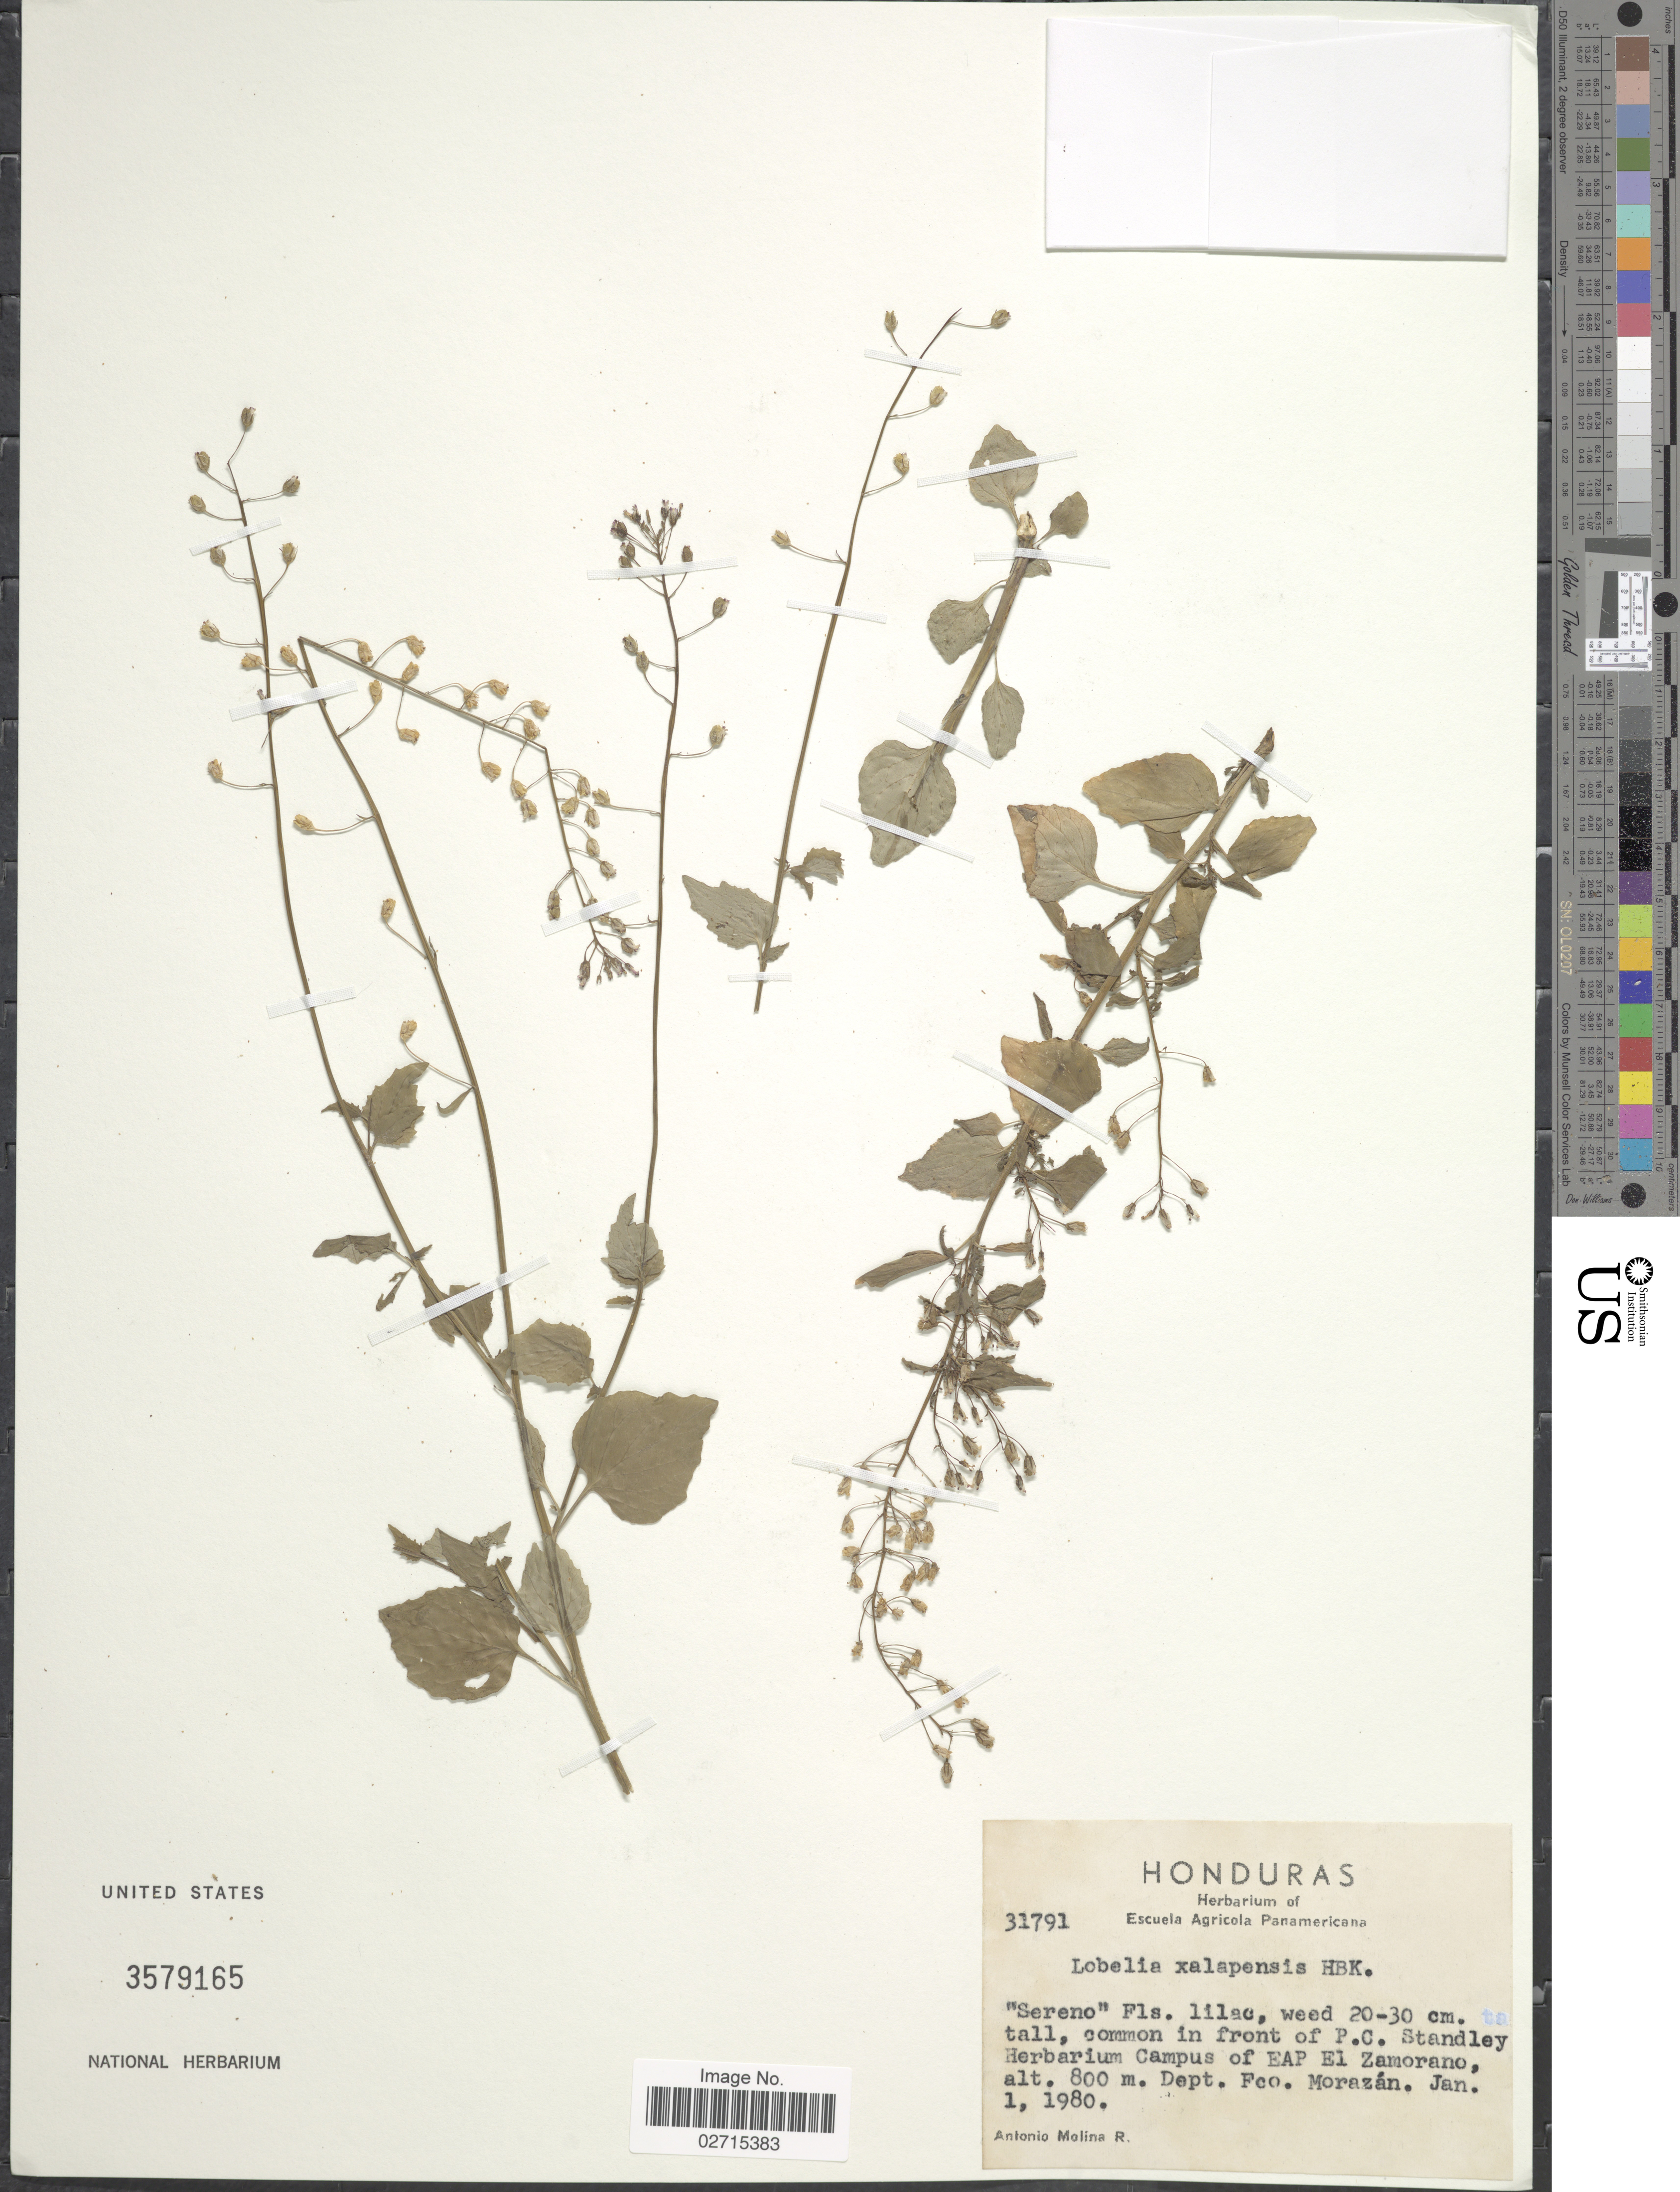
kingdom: Plantae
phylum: Tracheophyta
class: Magnoliopsida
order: Asterales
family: Campanulaceae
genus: Lobelia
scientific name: Lobelia xalapensis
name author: Kunth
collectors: A. Molina R.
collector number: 31791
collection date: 1980-01-01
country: Honduras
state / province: Fco. Morazán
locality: Campus of EAP El Zamorano, Dept. Fco. Morazán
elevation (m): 800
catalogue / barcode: US 3579165